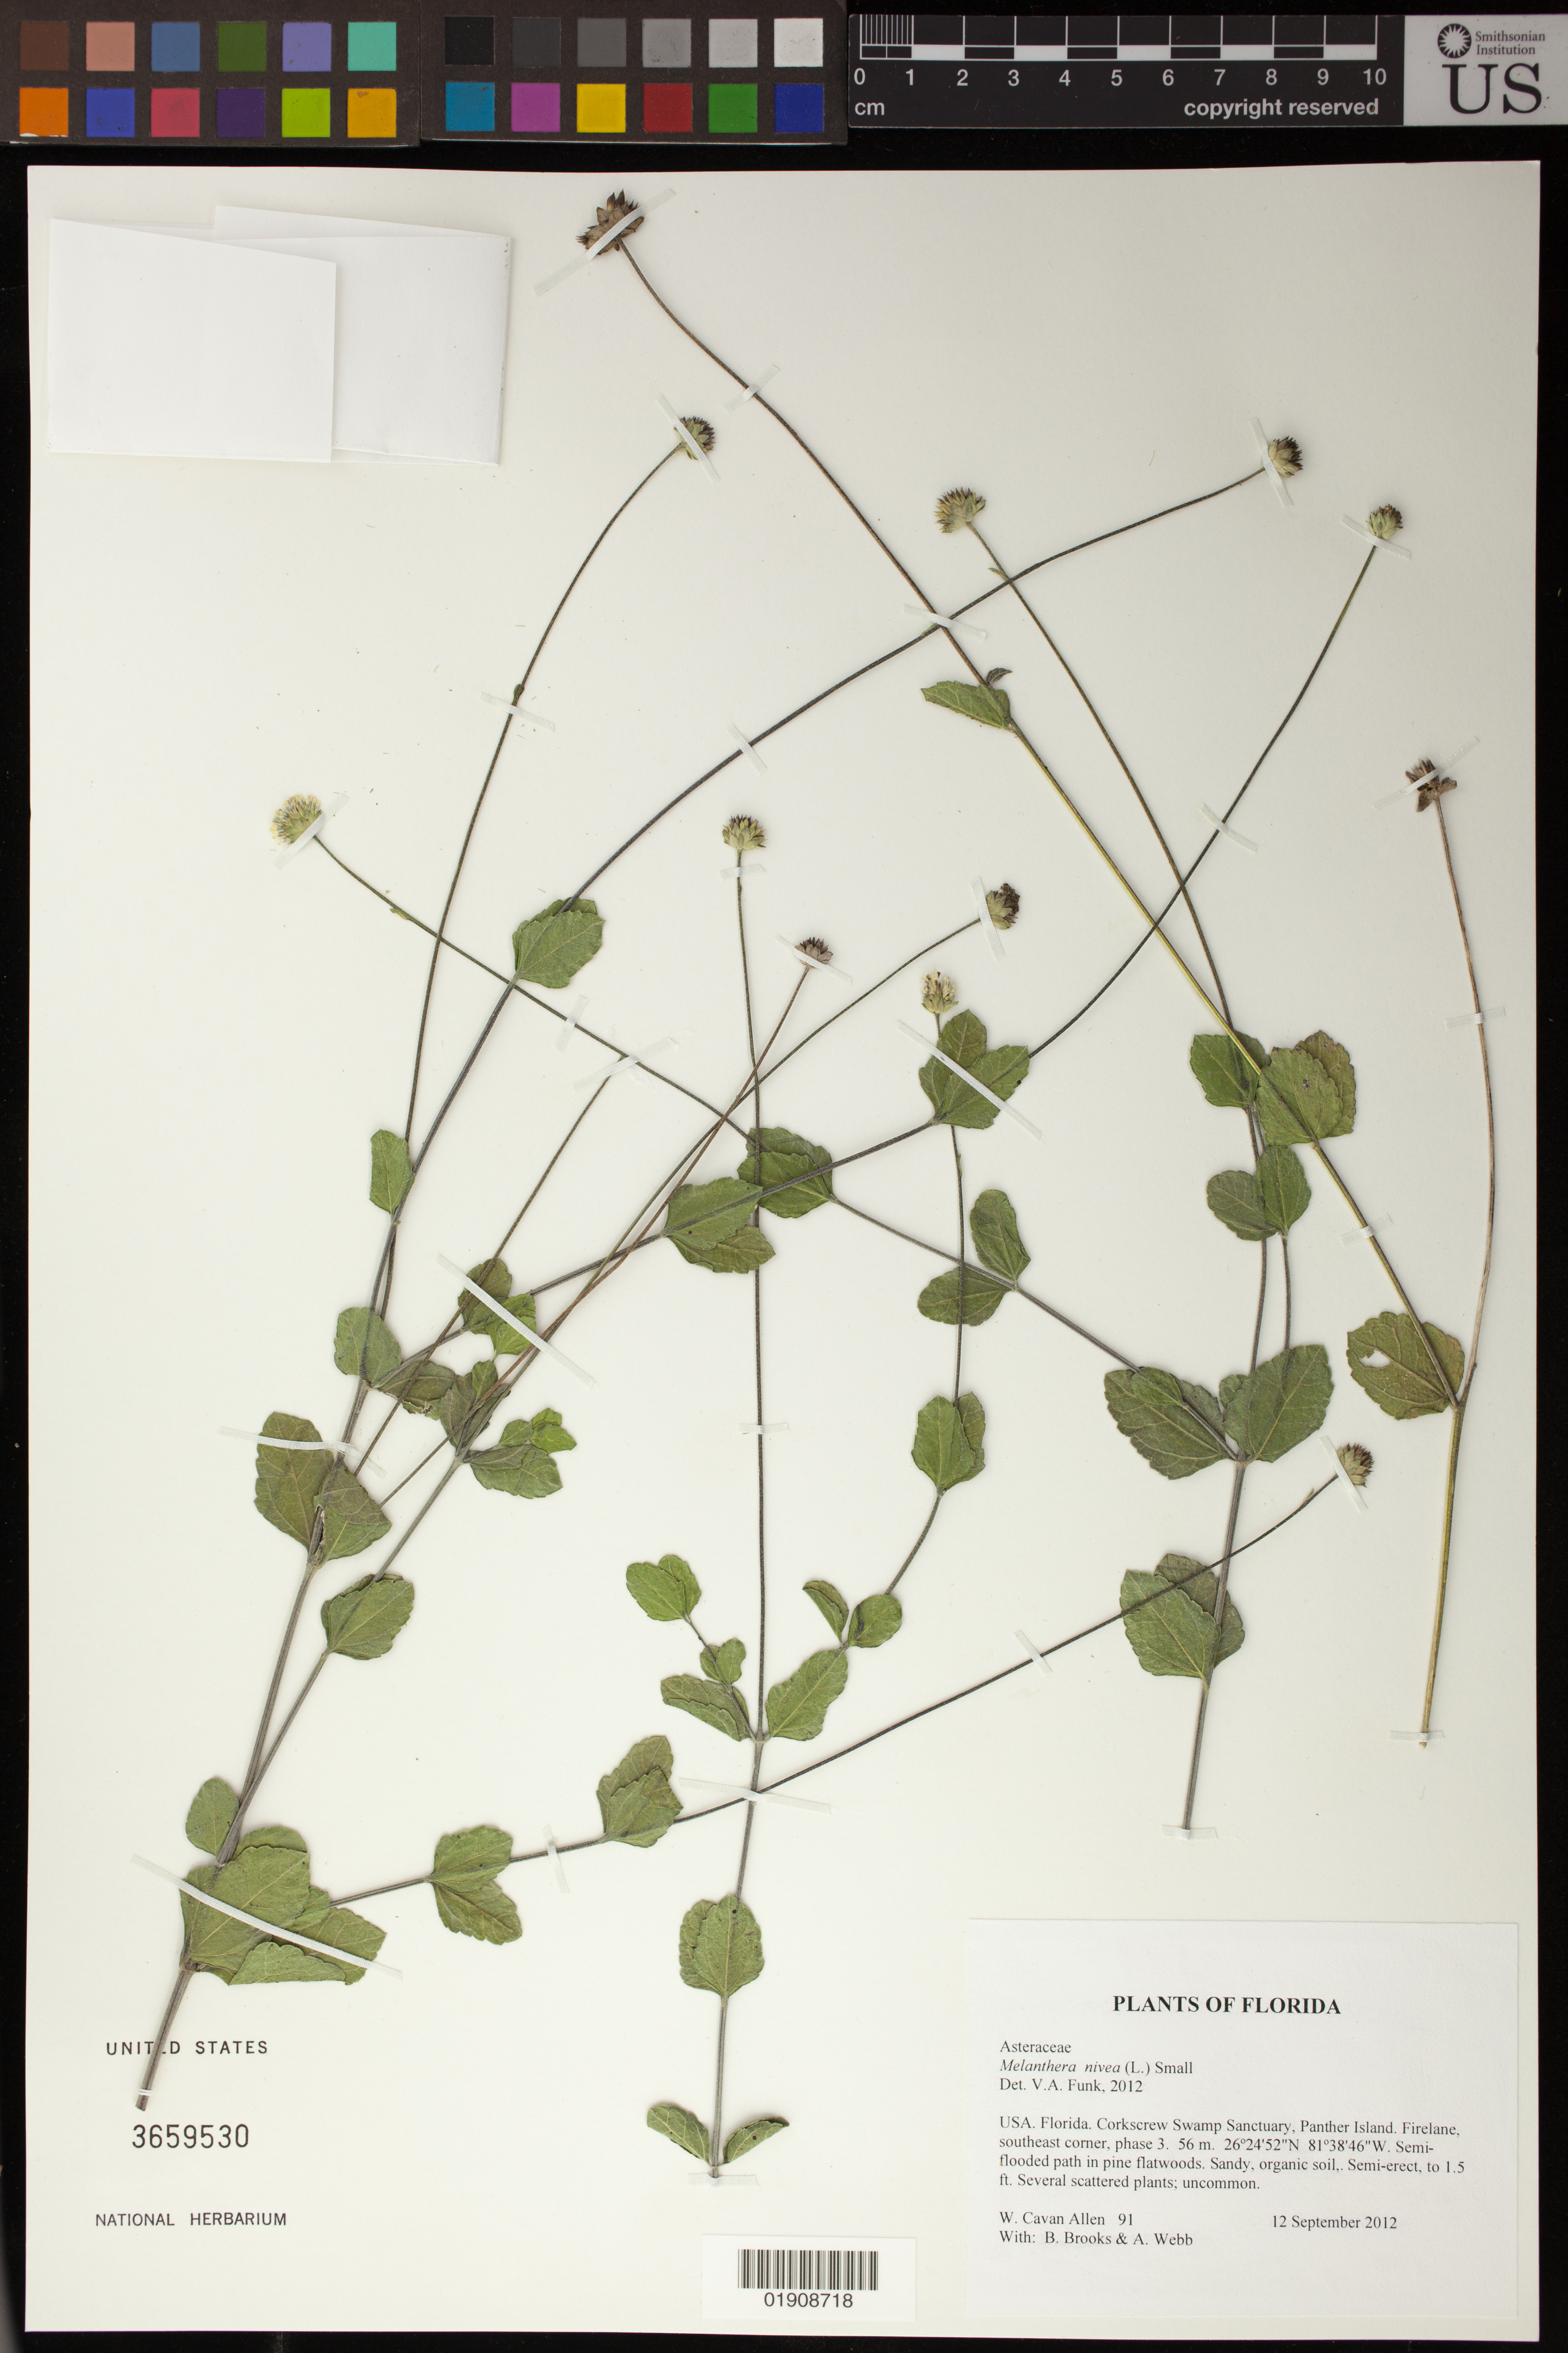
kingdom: Plantae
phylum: Tracheophyta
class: Magnoliopsida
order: Asterales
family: Asteraceae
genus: Melanthera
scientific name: Melanthera nivea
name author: (L.) Small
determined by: Funk, Vicki A., (BOT), Smithsonian Institution - National Museum of Natural History (UNITED STATES)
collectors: W. C. Allen, B. Brooks & A. Webb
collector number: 91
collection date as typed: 12 September 2012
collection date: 2012-09-12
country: United States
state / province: Florida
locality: Corkscrew Swamp Sanctuary, Panther Island. Firelane, SE corner, phase 3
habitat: Sandy, organic soil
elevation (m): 56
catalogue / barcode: US 3659530